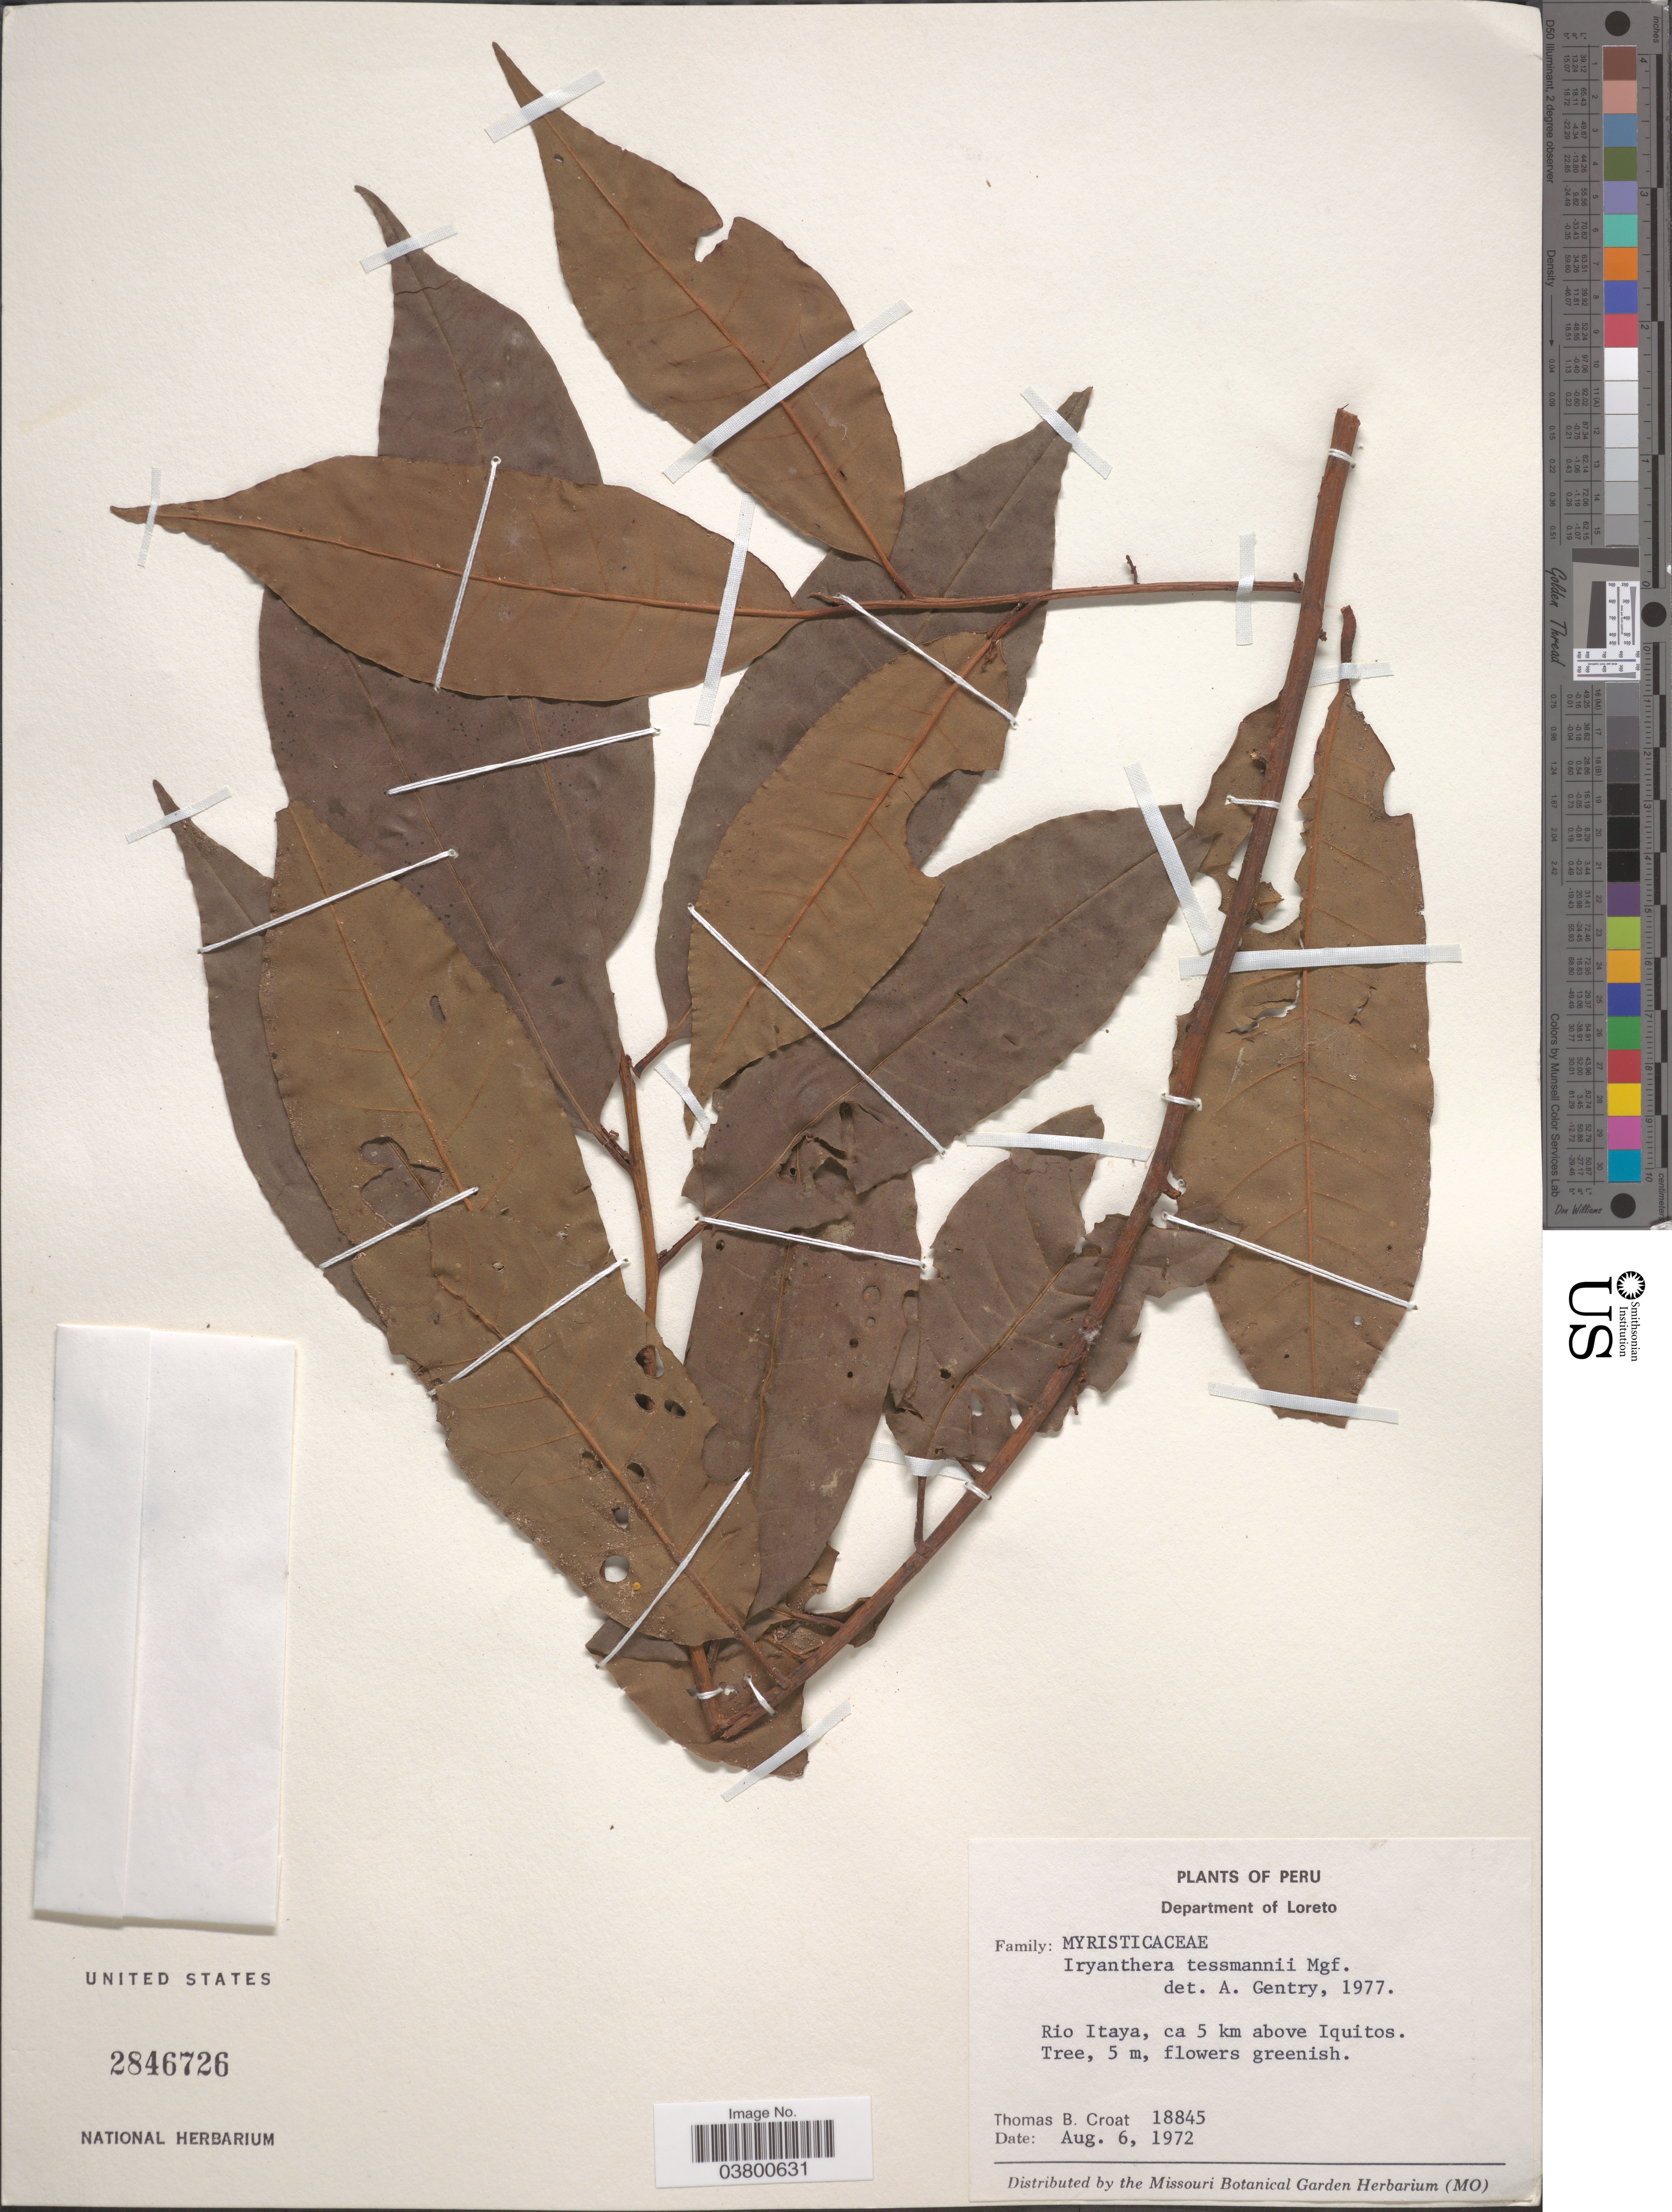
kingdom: Plantae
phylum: Tracheophyta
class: Magnoliopsida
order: Magnoliales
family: Myristicaceae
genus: Iryanthera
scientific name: Iryanthera tessmannii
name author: Markgr.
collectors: T. B. Croat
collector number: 18845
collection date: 1972-08-06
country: Peru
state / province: Loreto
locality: Department of Loreto. Rio Itaya, ca 5 km above Iquitos.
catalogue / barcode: US 2846726